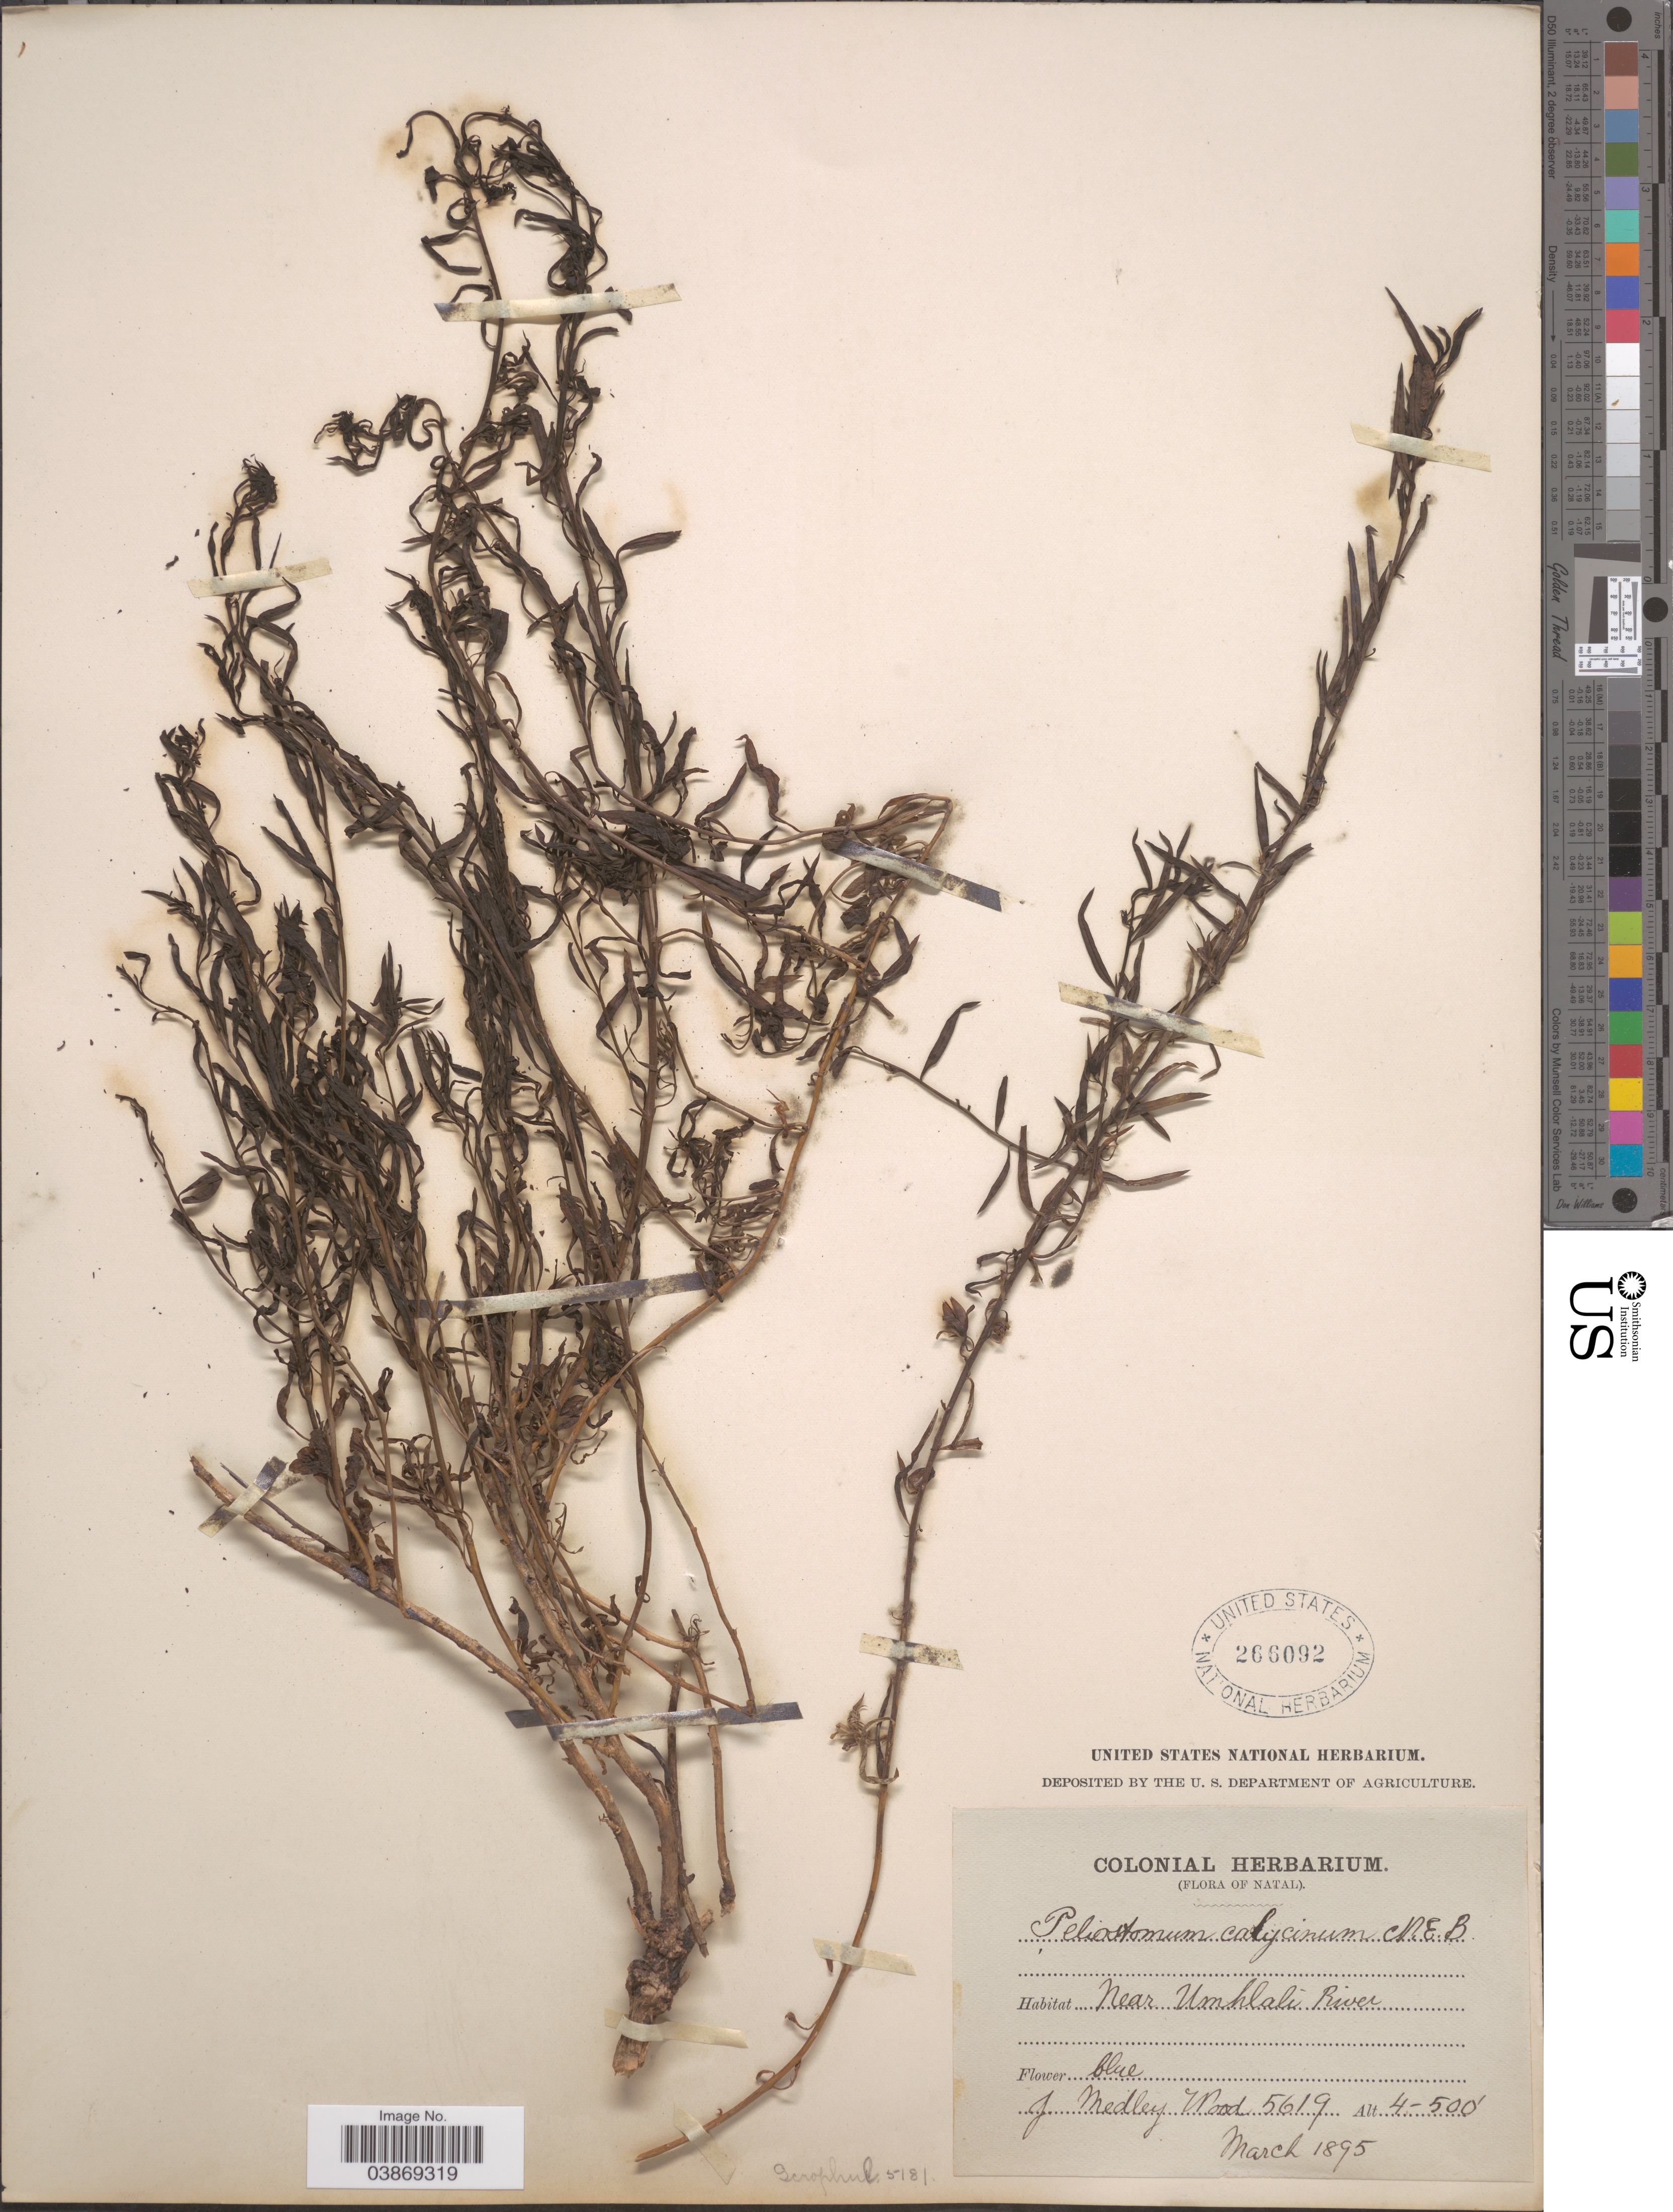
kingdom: Plantae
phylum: Tracheophyta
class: Magnoliopsida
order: Lamiales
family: Scrophulariaceae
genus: Peliostomum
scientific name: Peliostomum calycinum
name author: N.E. Br.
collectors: J. Medley Wood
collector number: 5619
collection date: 1895-03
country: South Africa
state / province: KwaZulu-Natal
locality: (Natal). Near Umhlali River.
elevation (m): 122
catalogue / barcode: US 266092